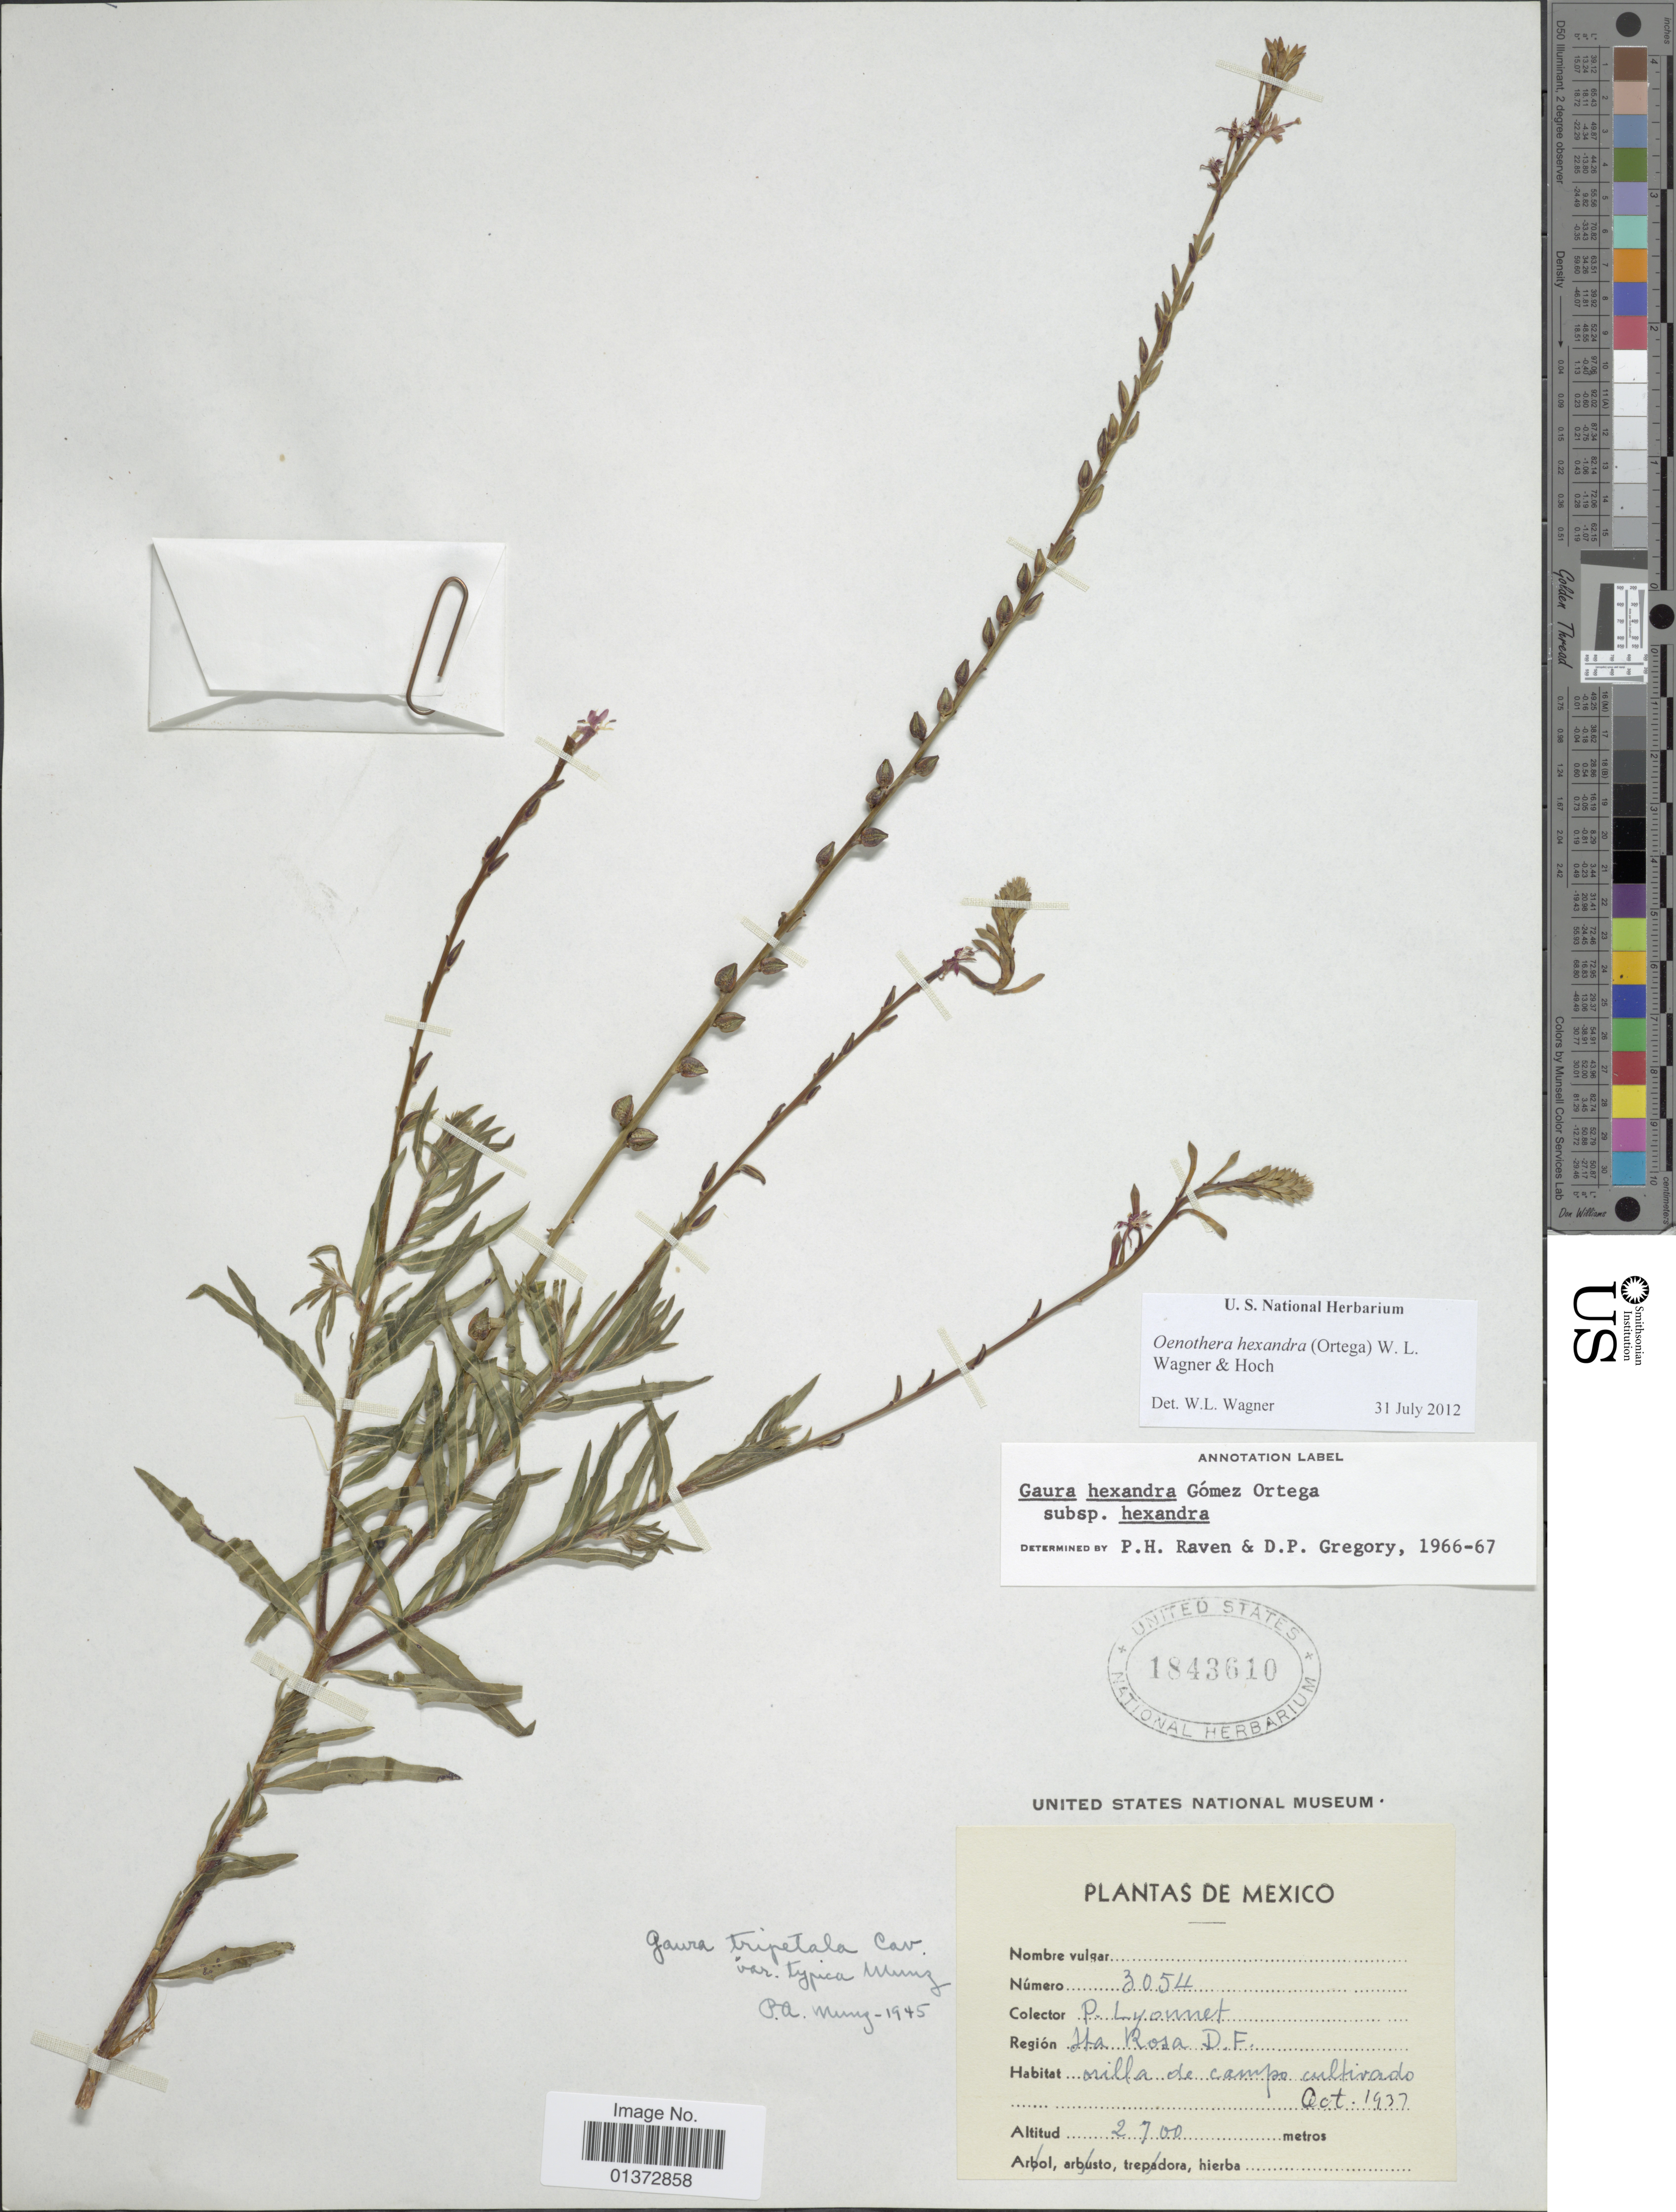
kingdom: Plantae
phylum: Tracheophyta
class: Magnoliopsida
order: Myrtales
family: Onagraceae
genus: Oenothera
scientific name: Oenothera hexandra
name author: (Ortega) W.L. Wagner & Hoch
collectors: P. Lyonnet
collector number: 3054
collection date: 1937-10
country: Mexico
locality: Sta Rosa D.F.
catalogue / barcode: US 1843610